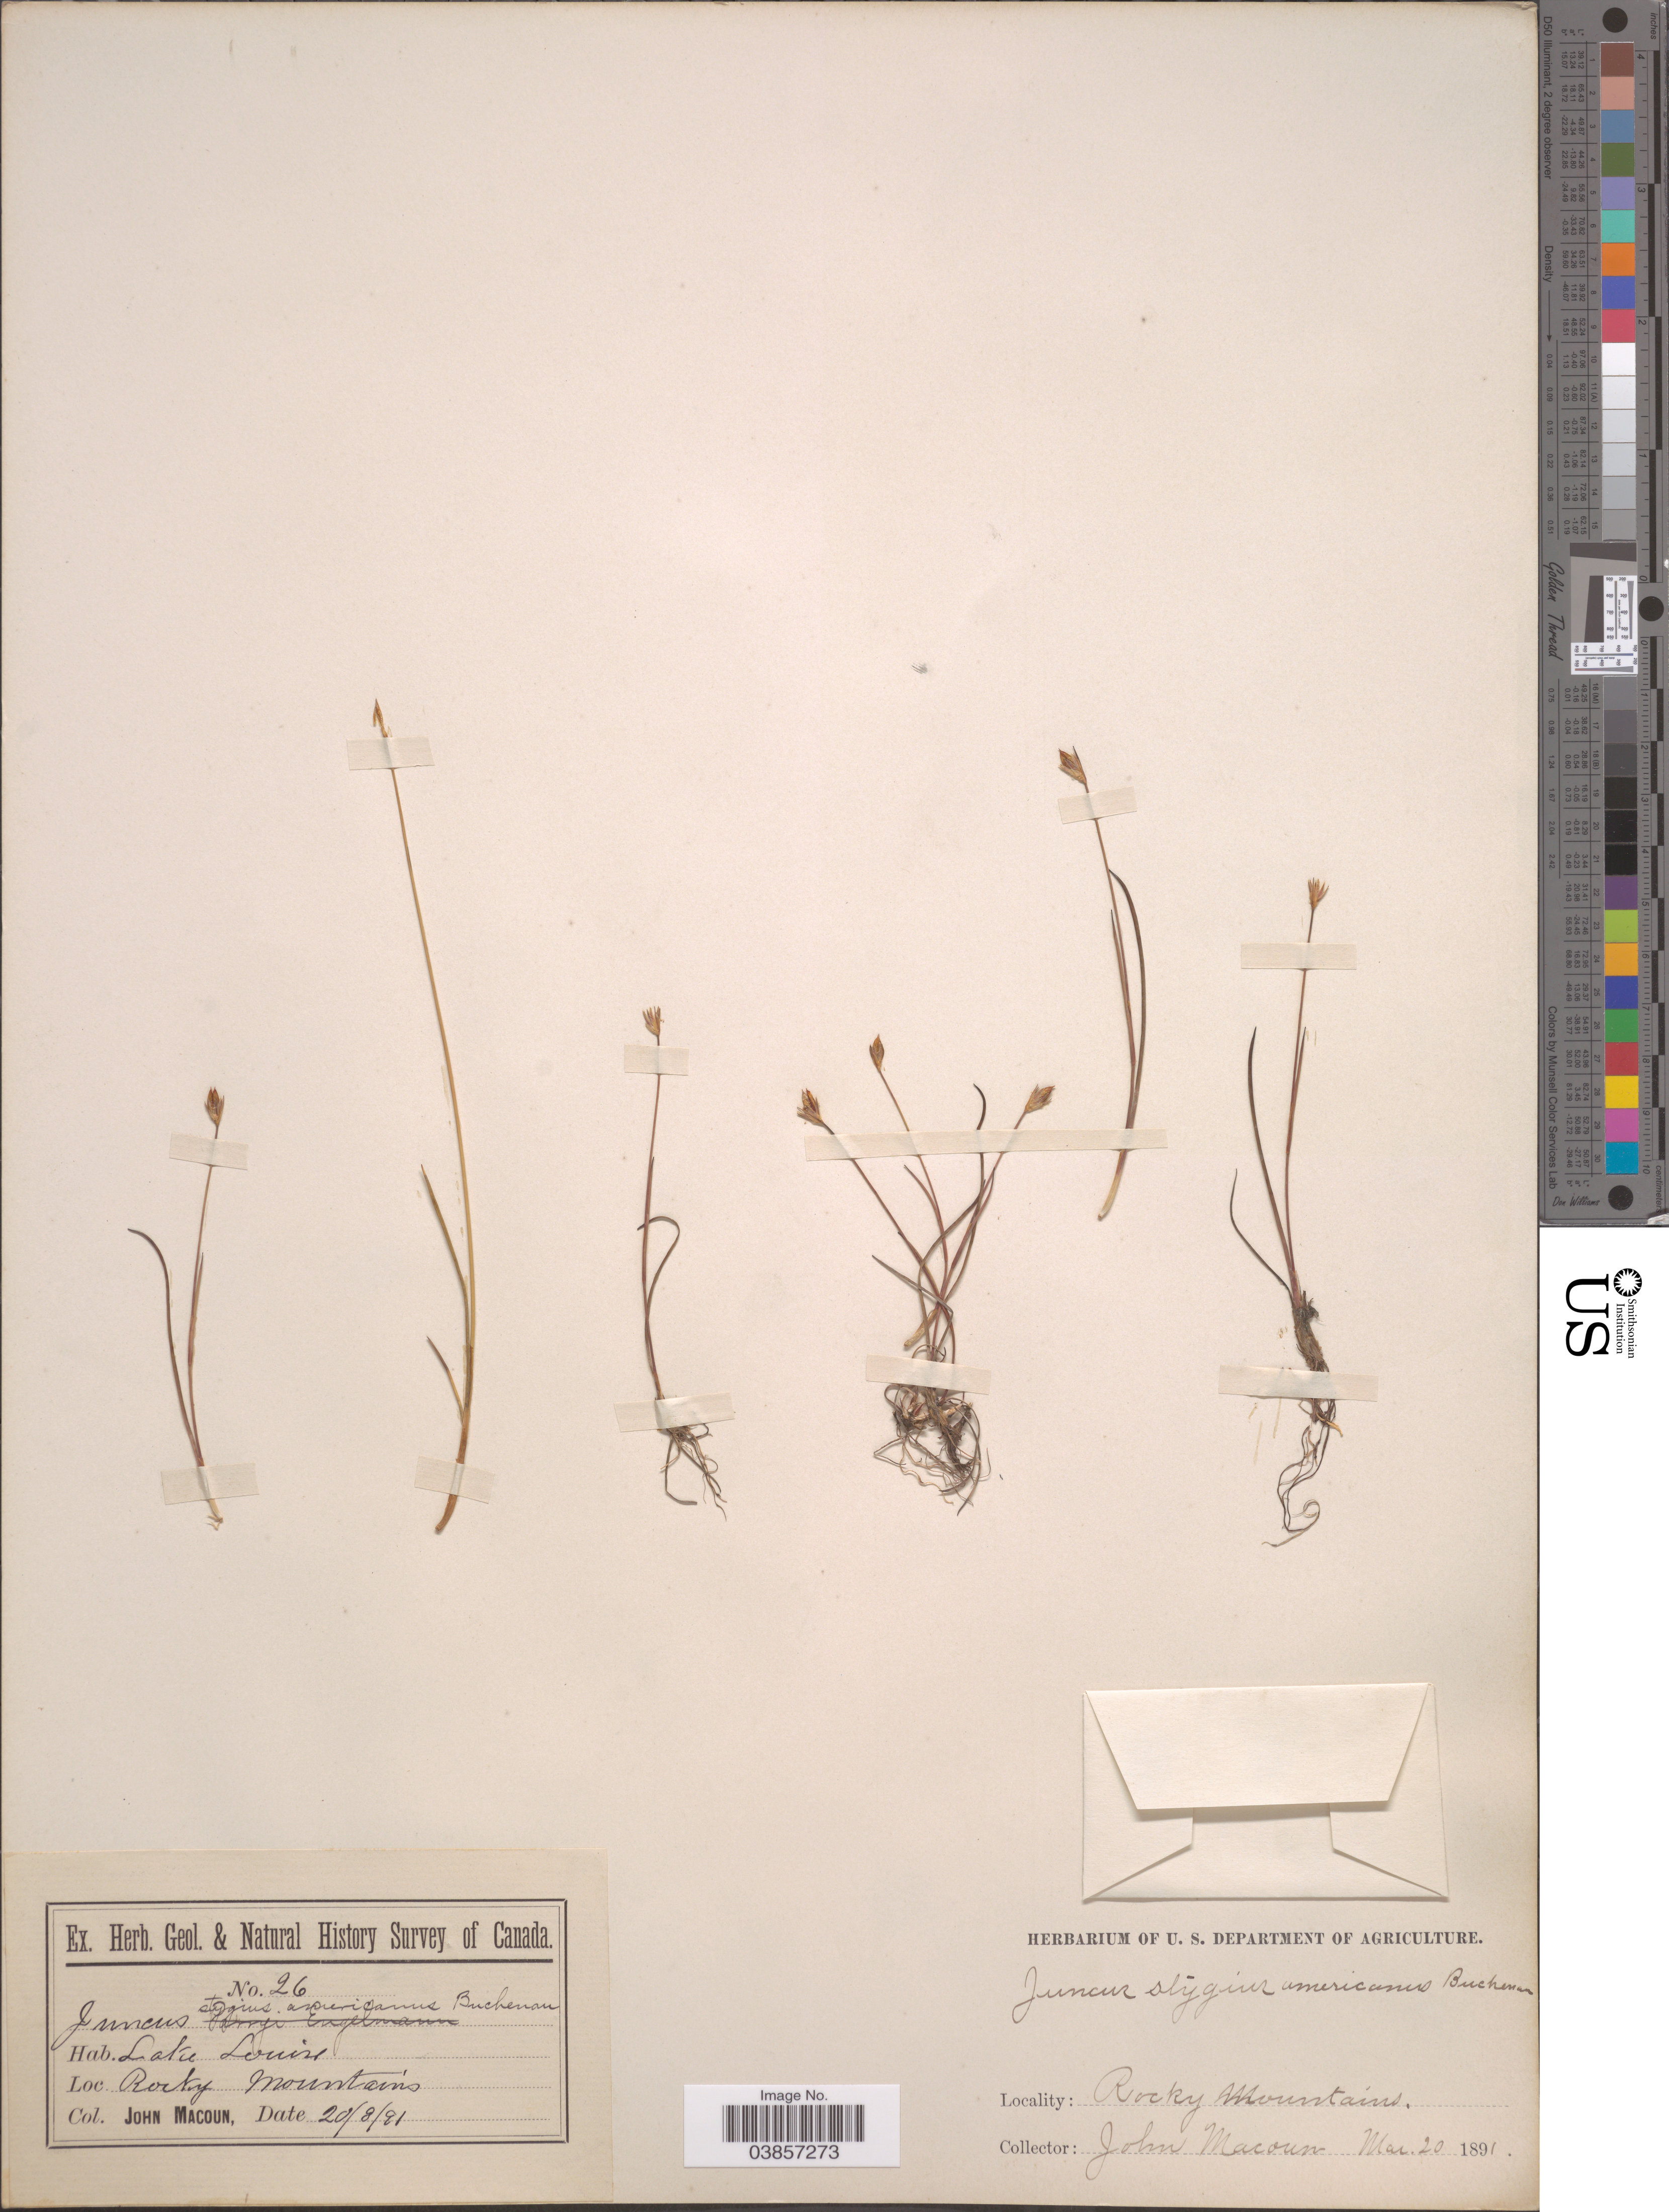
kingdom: Plantae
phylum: Tracheophyta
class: Liliopsida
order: Poales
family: Juncaceae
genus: Juncus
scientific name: Juncus stygius subsp. americanus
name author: (Buchenau) Hultén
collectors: J. Macoun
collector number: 26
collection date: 1891-03-20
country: Canada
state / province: Alberta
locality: Lake Louise. Rocky Mountains.